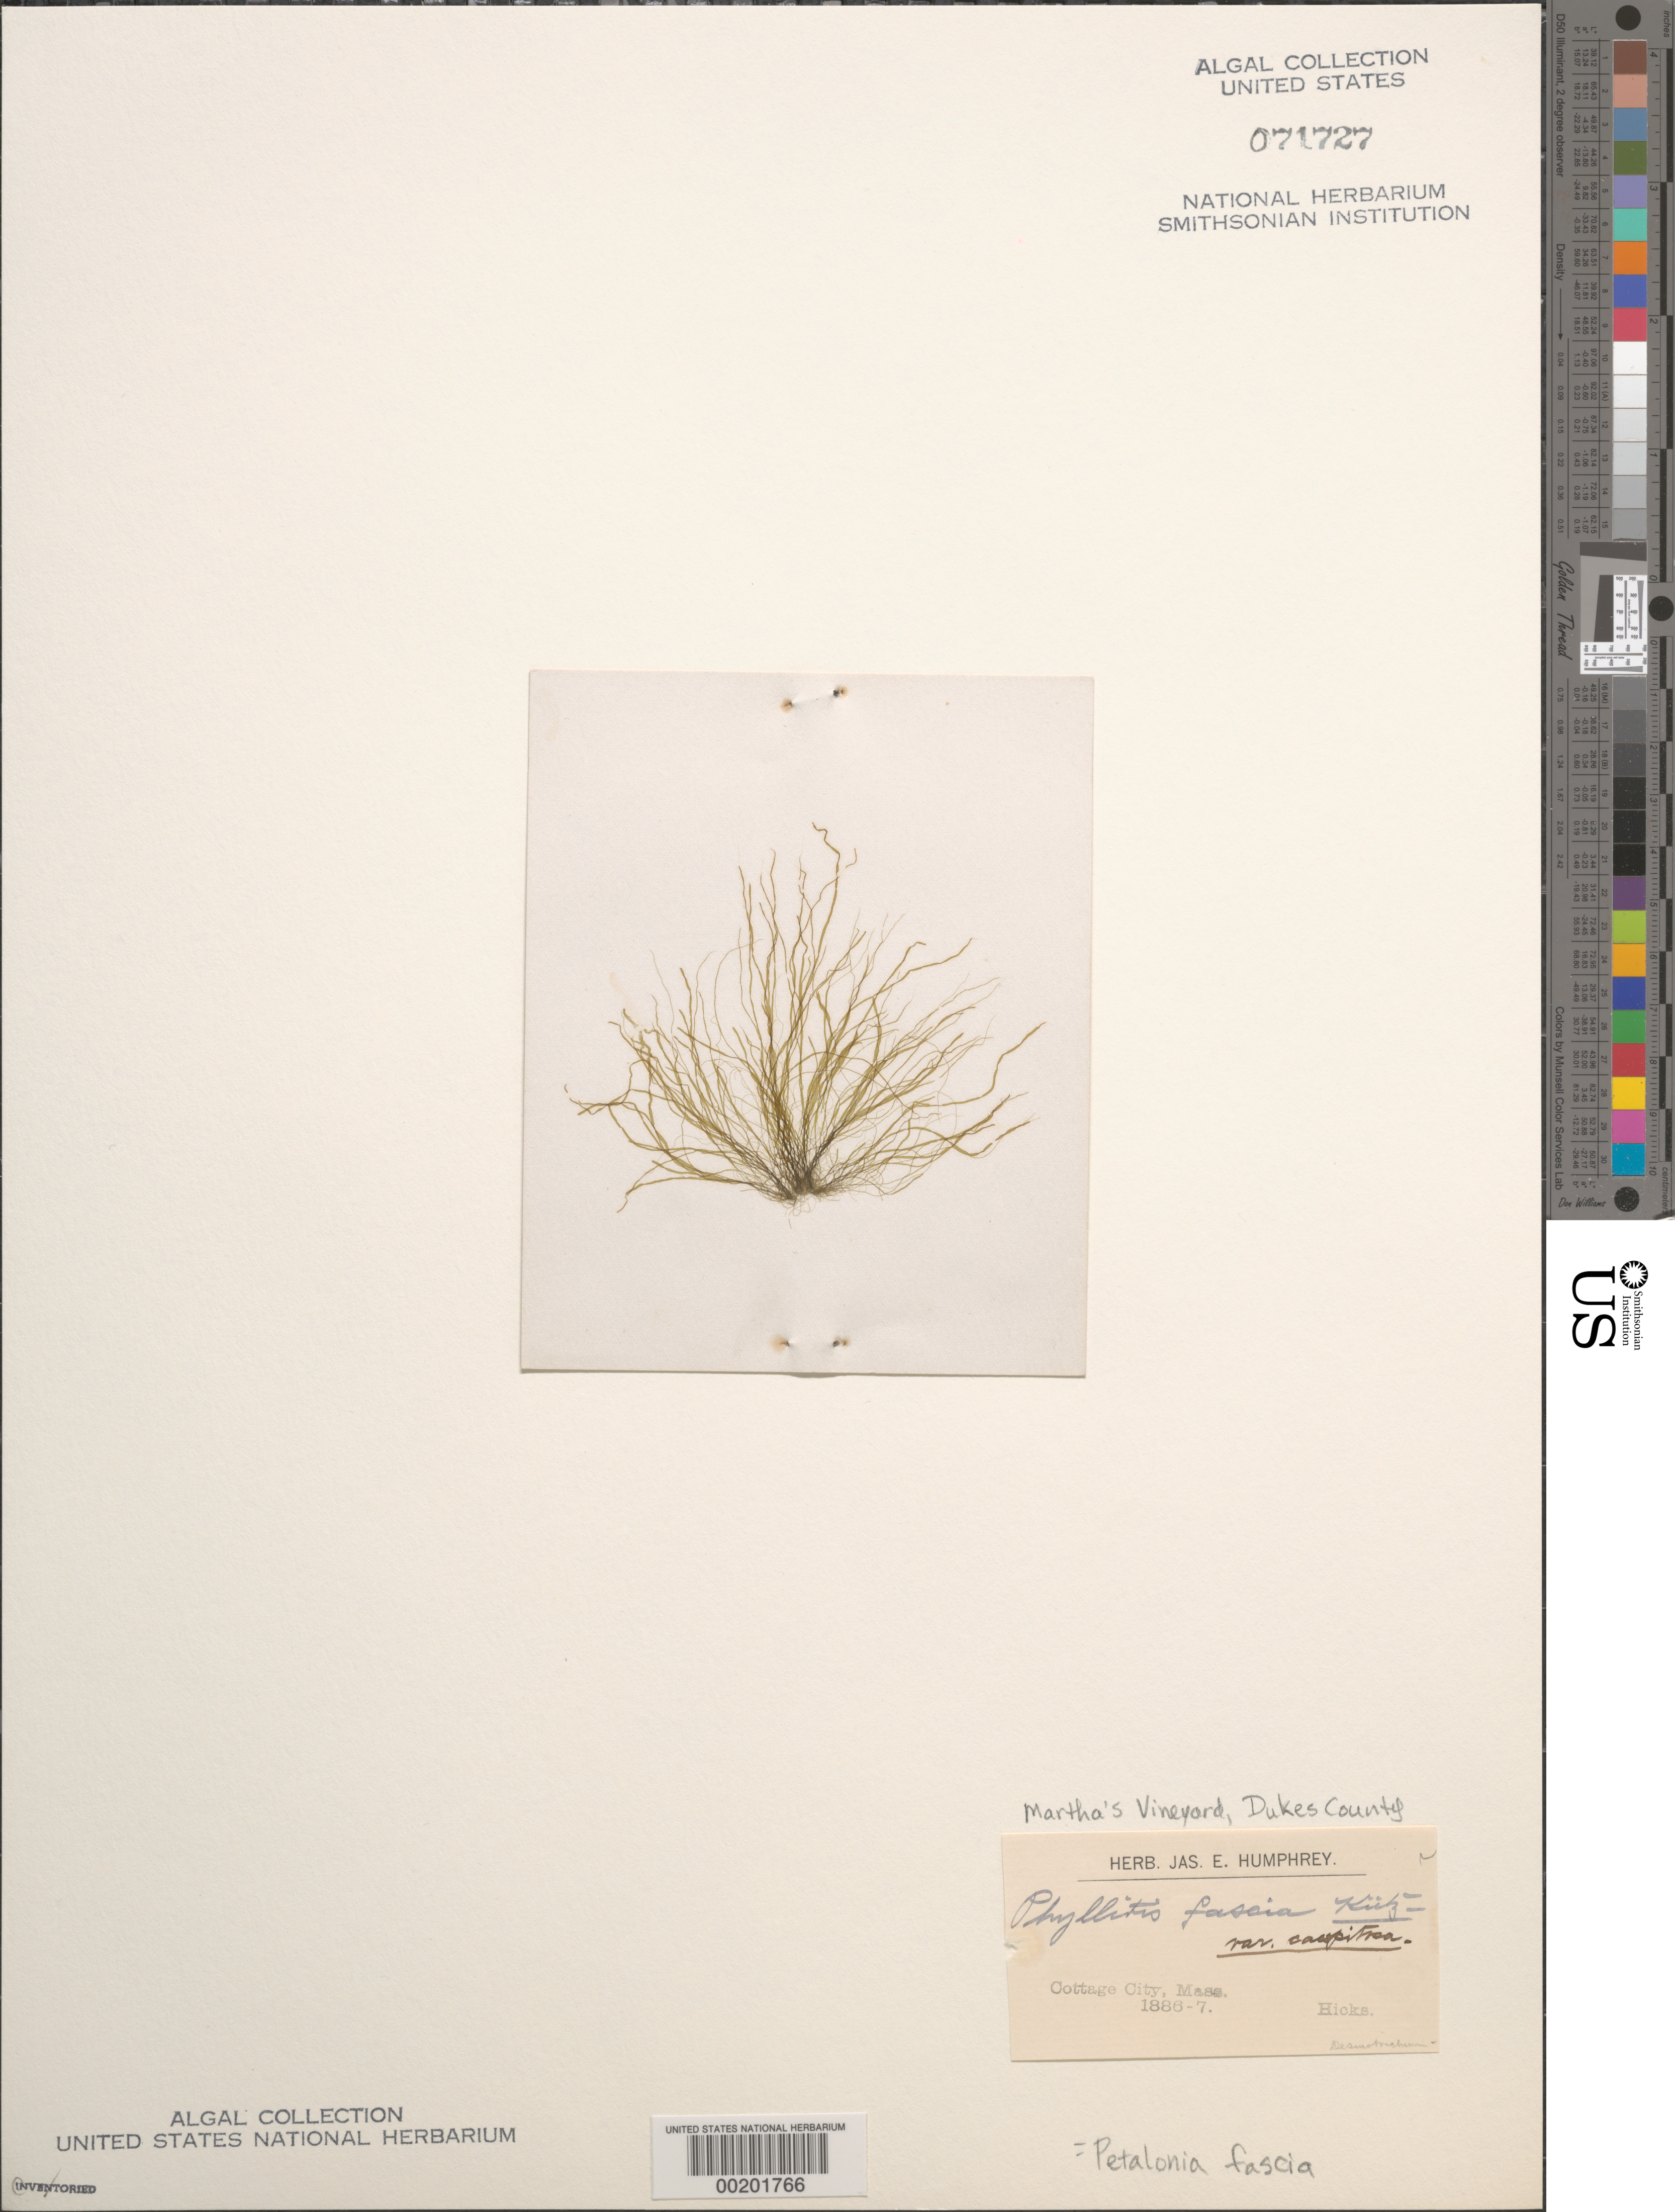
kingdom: Chromista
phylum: Ochrophyta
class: Phaeophyceae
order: Scytosiphonales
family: Scytosiphonaceae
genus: Petalonia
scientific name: Petalonia fascia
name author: (O.F. Müller) Kuntze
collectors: -. Hicks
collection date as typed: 1886 or -- --- 1887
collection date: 1886 or 1887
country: United States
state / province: Massachusetts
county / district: Dukes County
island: Martha's Vineyard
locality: Cottage City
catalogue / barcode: US 71727